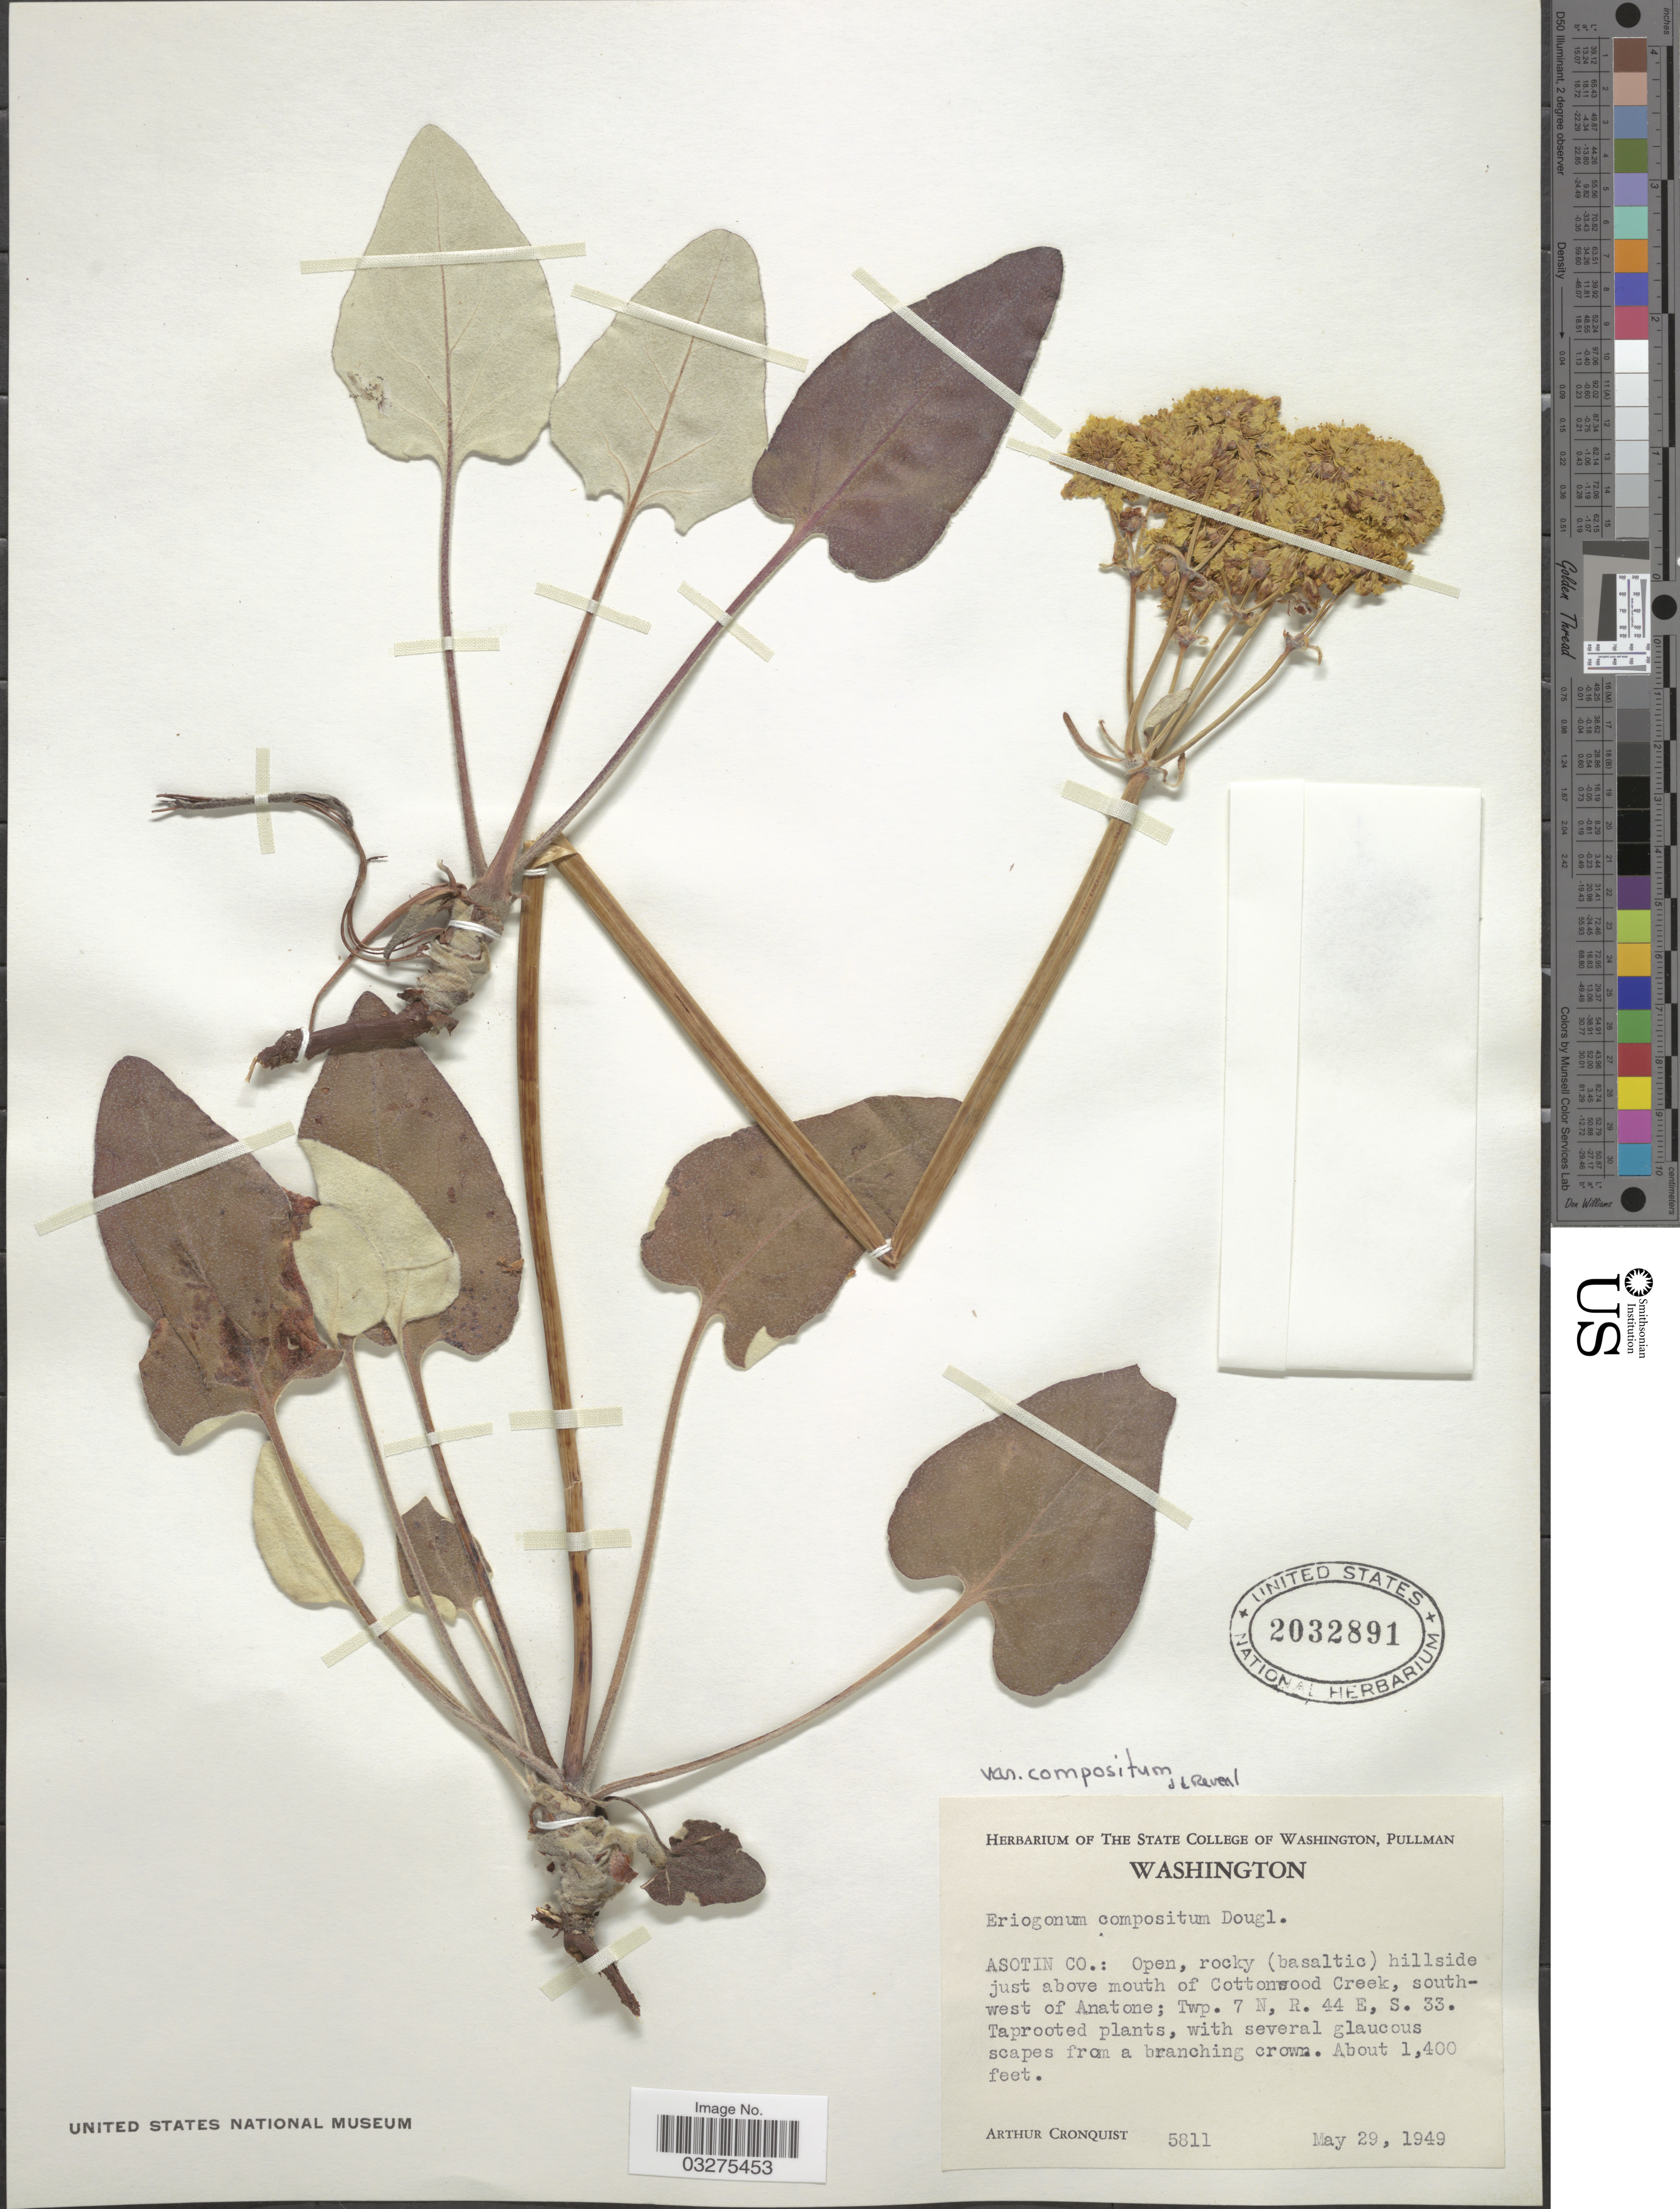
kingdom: Plantae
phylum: Tracheophyta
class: Magnoliopsida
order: Caryophyllales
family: Polygonaceae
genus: Eriogonum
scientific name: Eriogonum compositum var. compositum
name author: Douglas ex Benth.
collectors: A. J. Cronquist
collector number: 5811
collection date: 1949-05-29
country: United States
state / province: Washington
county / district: Asotin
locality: Asotin Co.: Open, rocky (basaltic) hillside just above mouth of Cottonwood Creek, south-west of Anatone; Twp. 7 N, R. 44 E, S. 33.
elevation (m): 427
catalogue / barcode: US 2032891